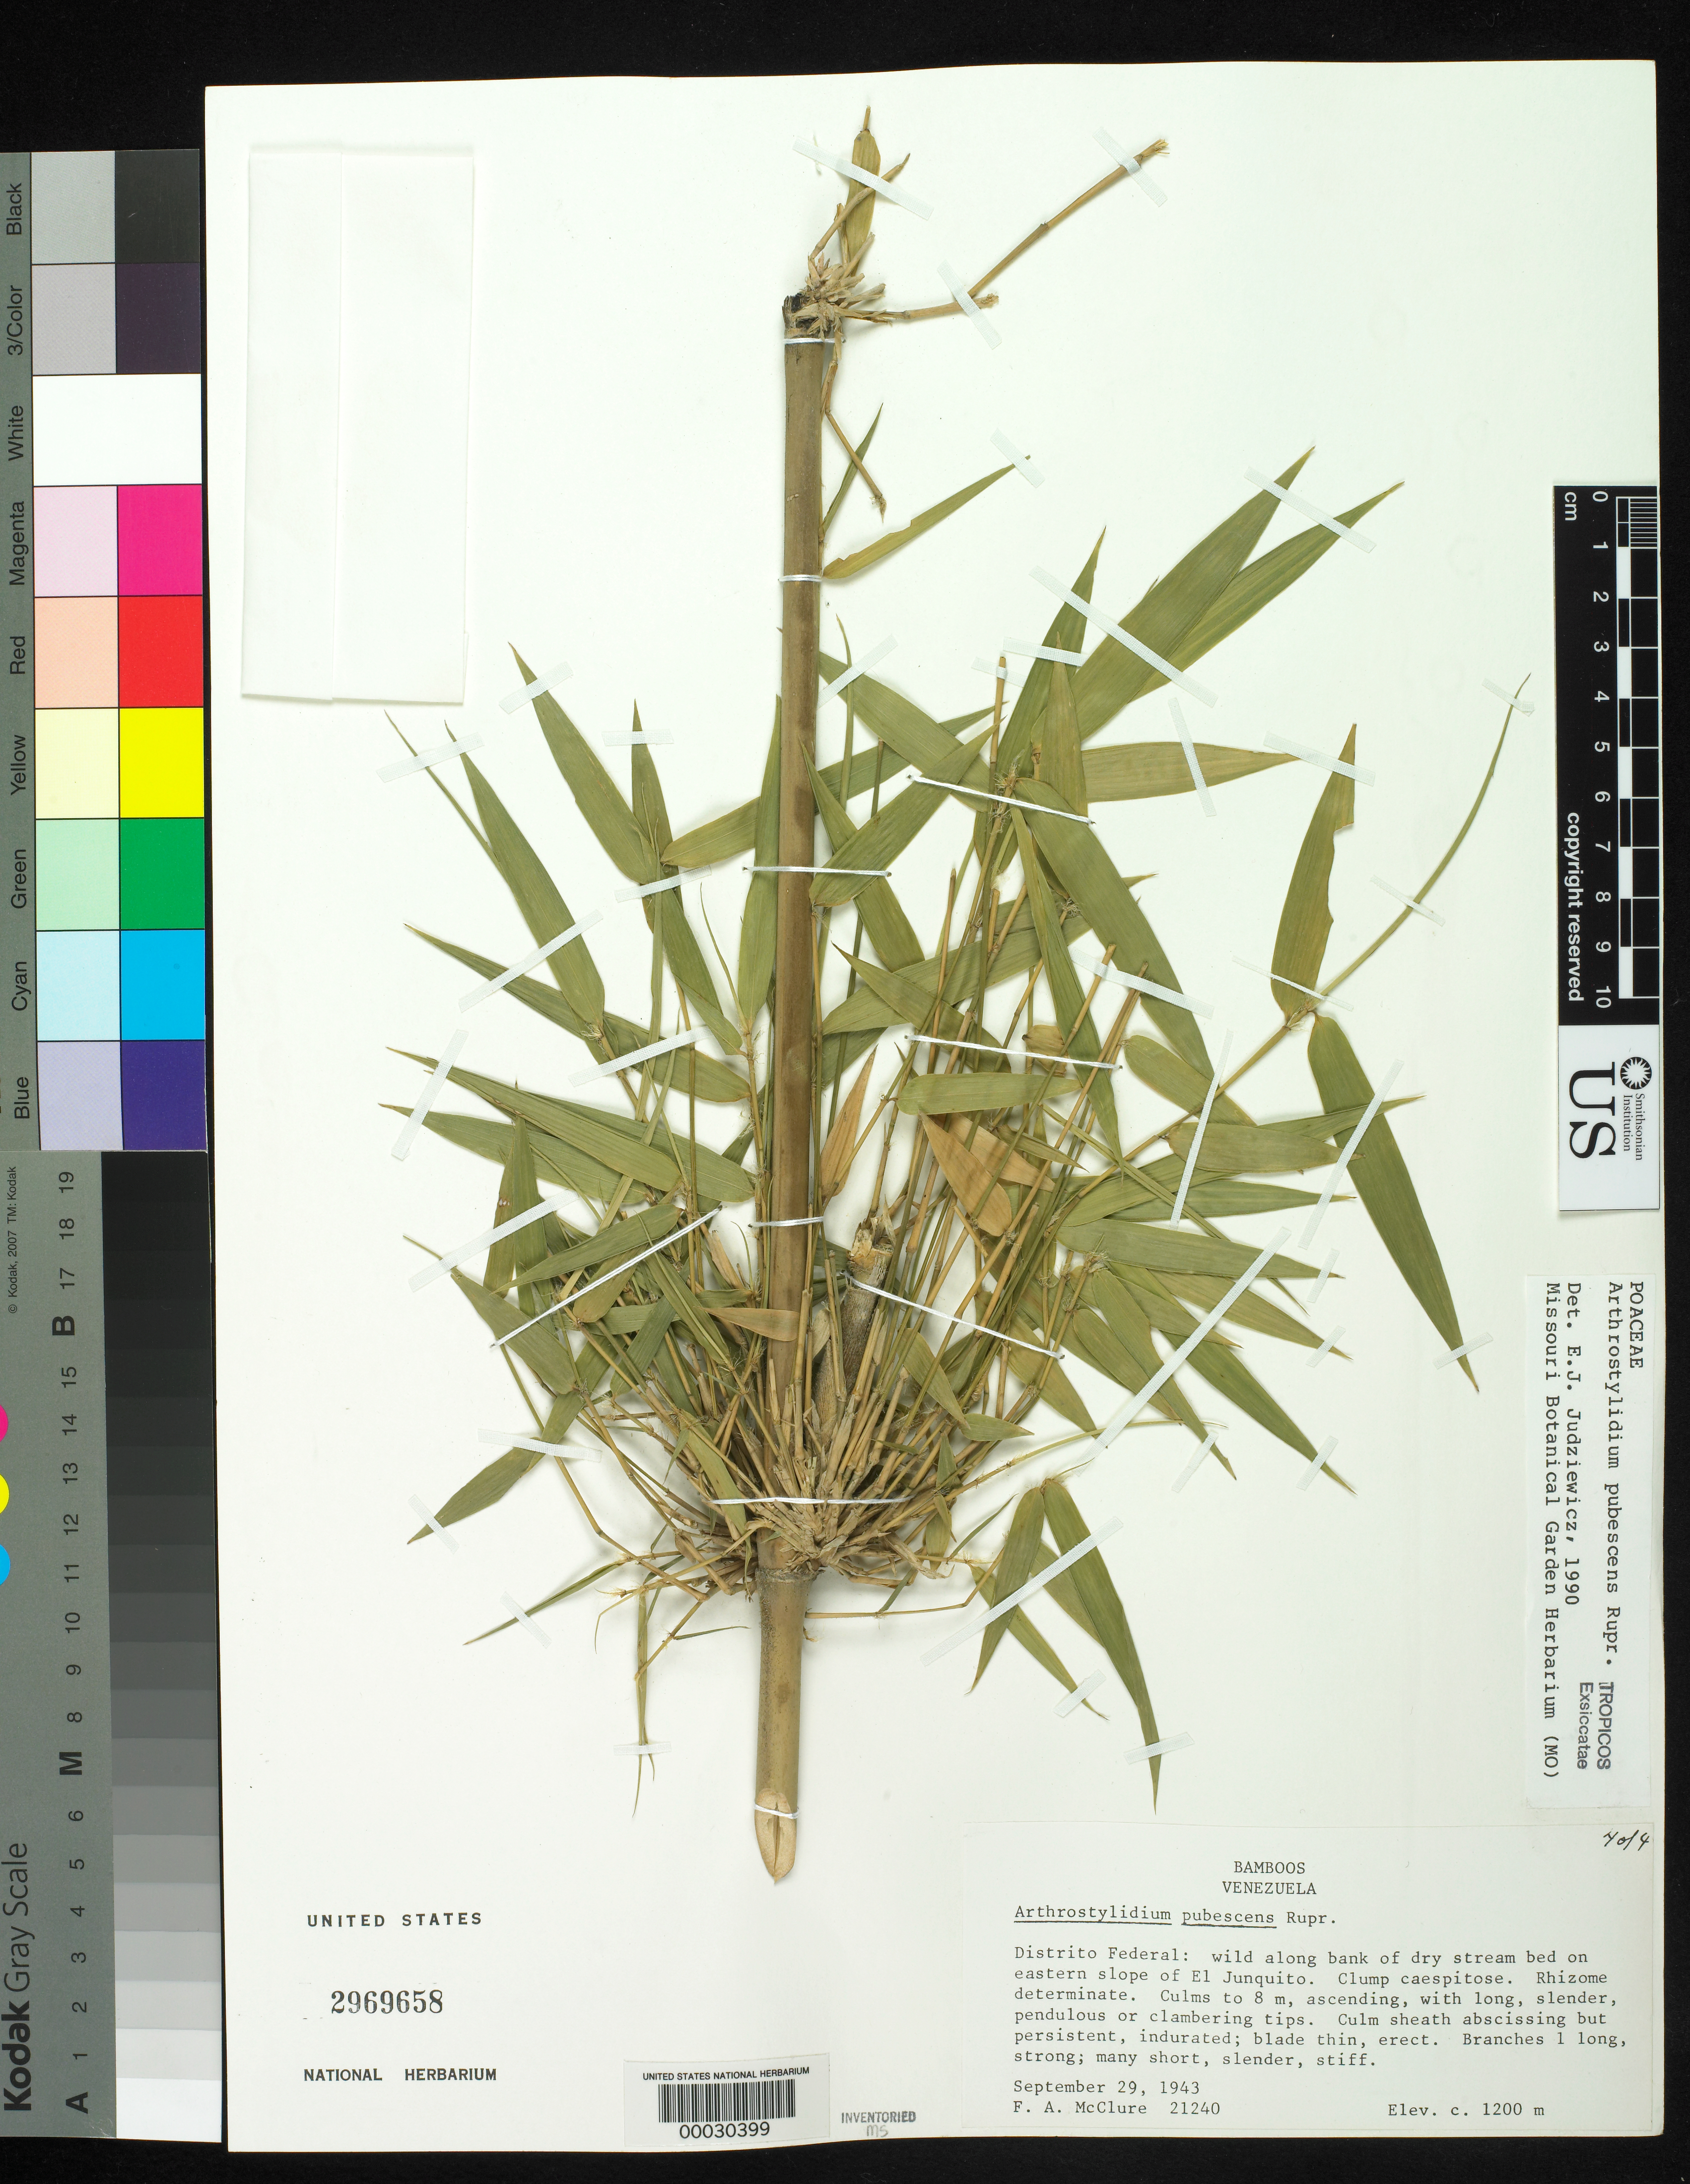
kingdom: Plantae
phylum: Tracheophyta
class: Liliopsida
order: Poales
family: Poaceae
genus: Arthrostylidium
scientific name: Arthrostylidium pubescens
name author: Rupr.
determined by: Judziewicz, E. J.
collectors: F. A. McClure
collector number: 21240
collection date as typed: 29 Sep 1943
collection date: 1943-09-29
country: Venezuela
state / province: Distrito Federal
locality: El junquito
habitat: Along bank of dry stream bed on slope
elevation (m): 1200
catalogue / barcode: US 2969658